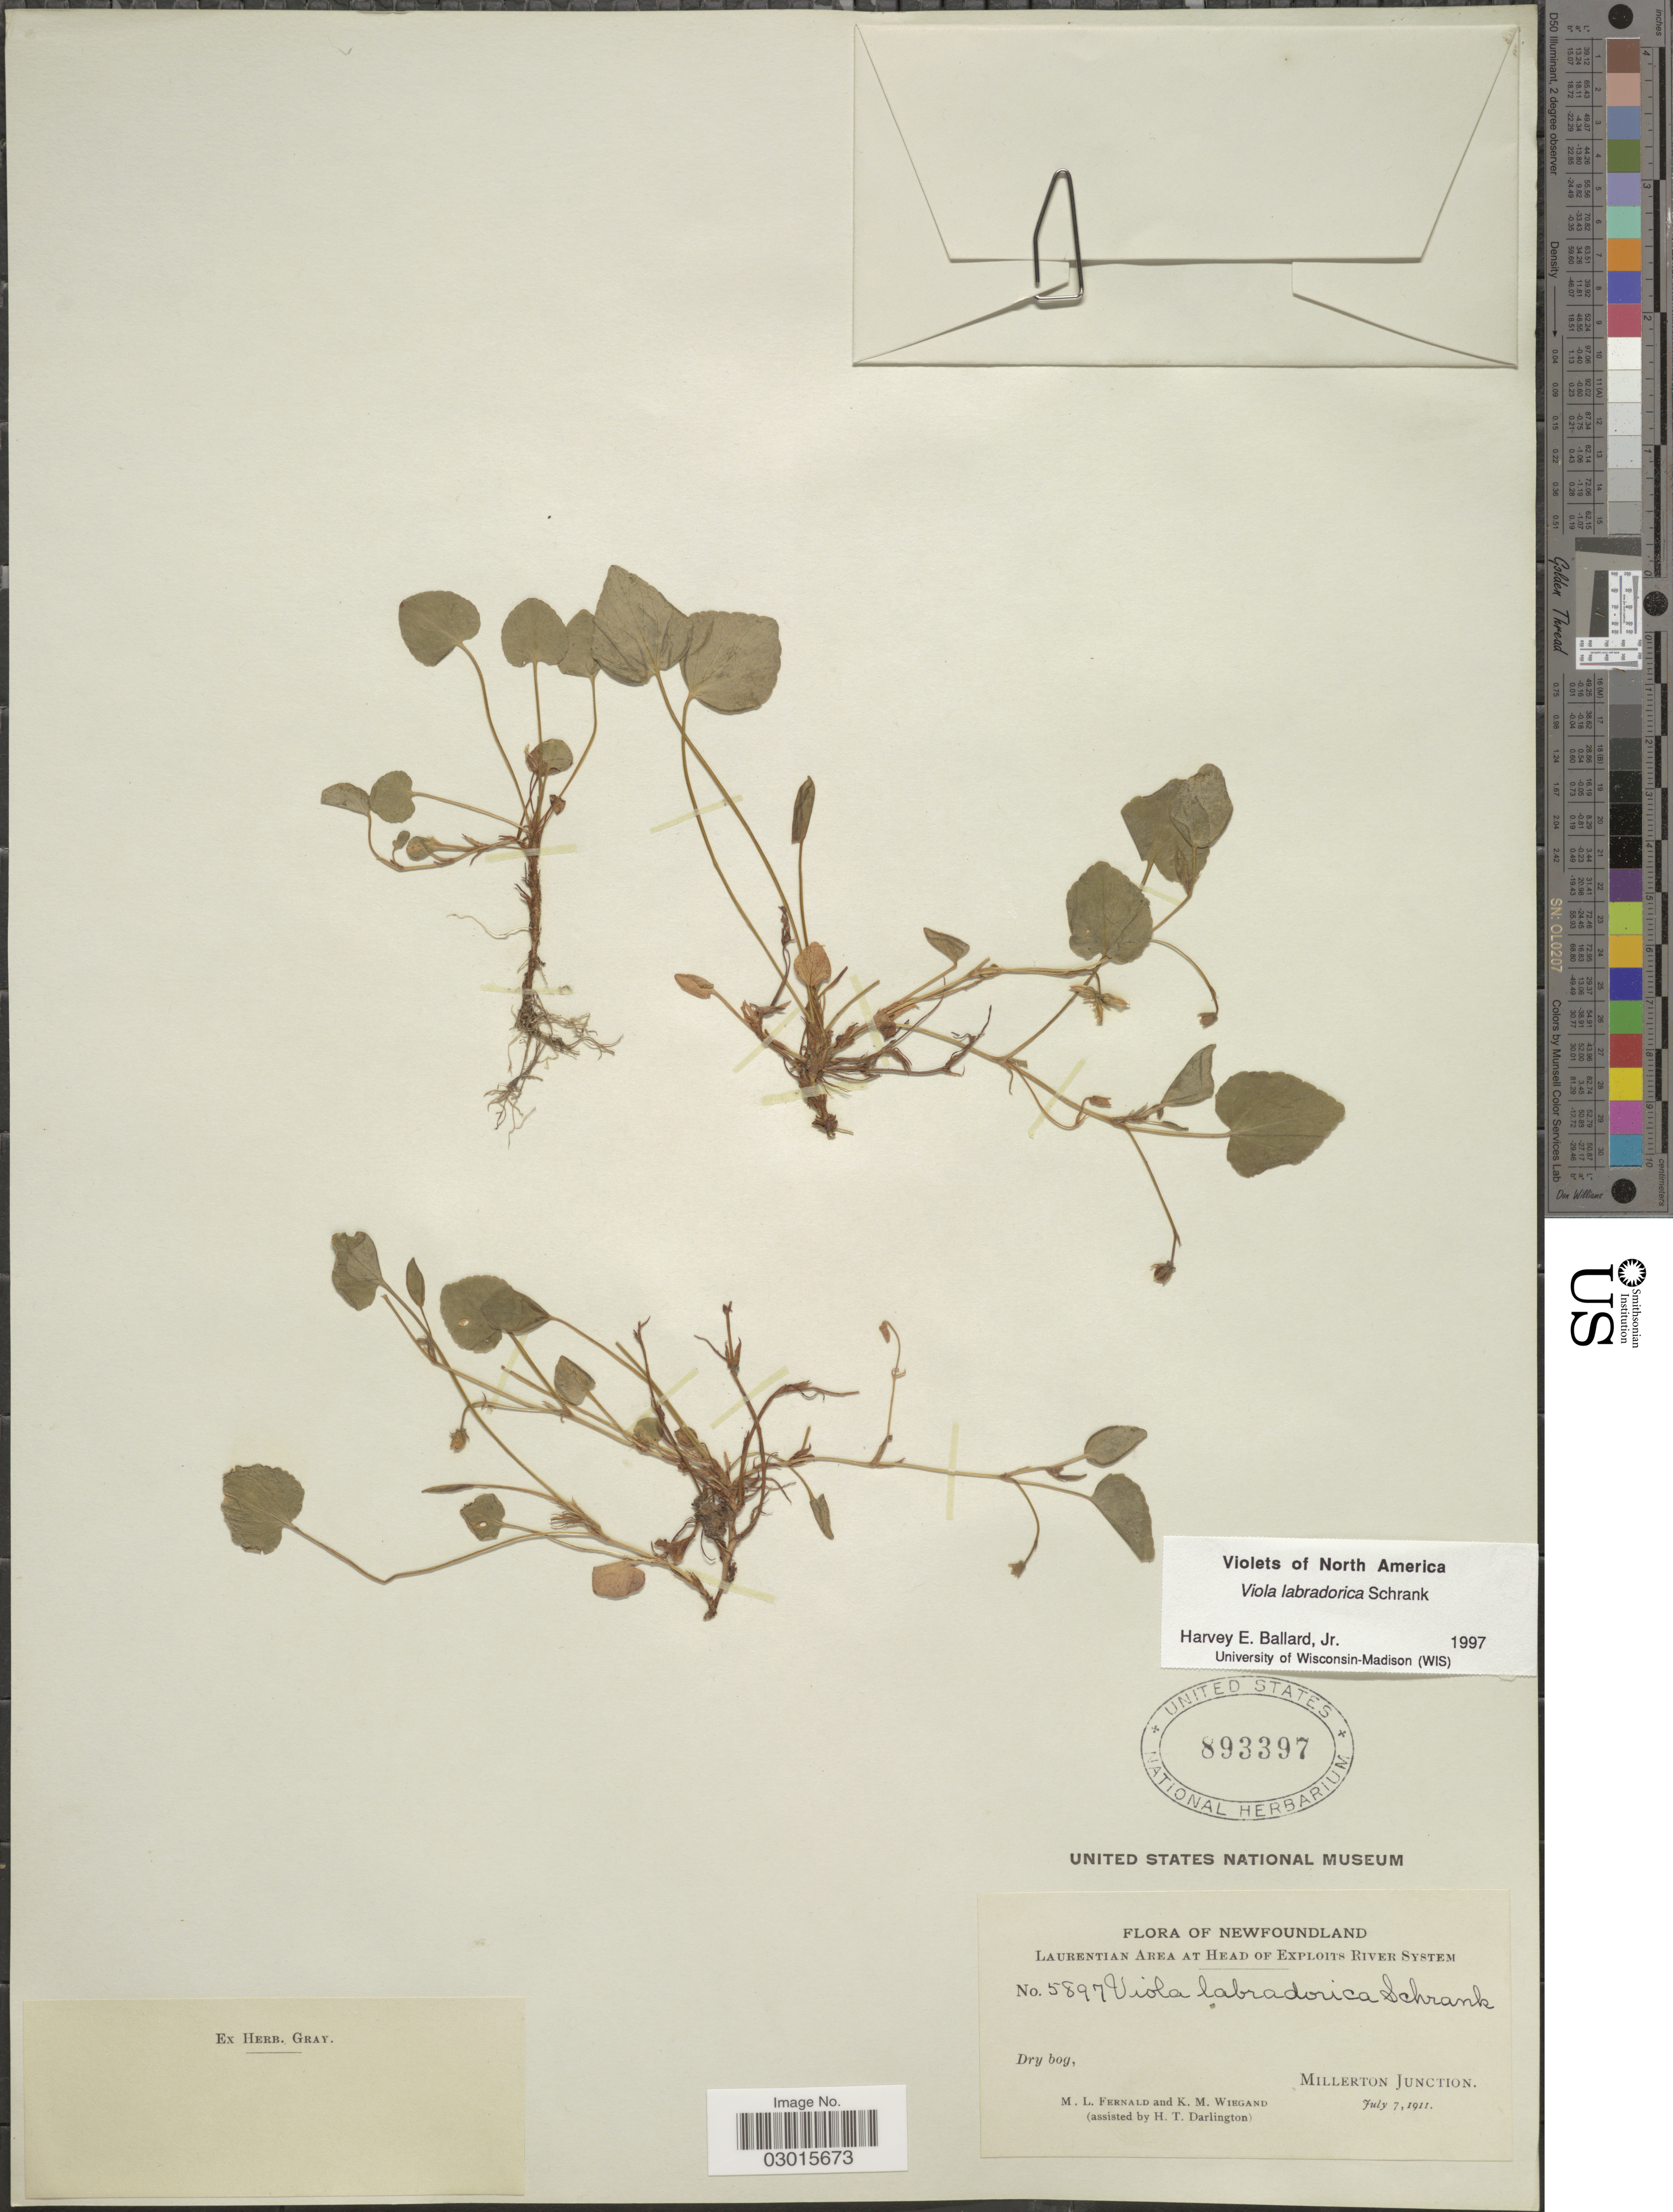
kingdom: Plantae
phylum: Tracheophyta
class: Magnoliopsida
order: Malpighiales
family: Violaceae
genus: Viola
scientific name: Viola labradorica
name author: Schrank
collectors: M. L. Fernald, K. M. Wiegand & H. Darlington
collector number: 5897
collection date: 1911-07-07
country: Canada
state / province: Newfoundland and Labrador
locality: Laurentian Area at head of Exploits River System. Millerton Junction.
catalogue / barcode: US 893397